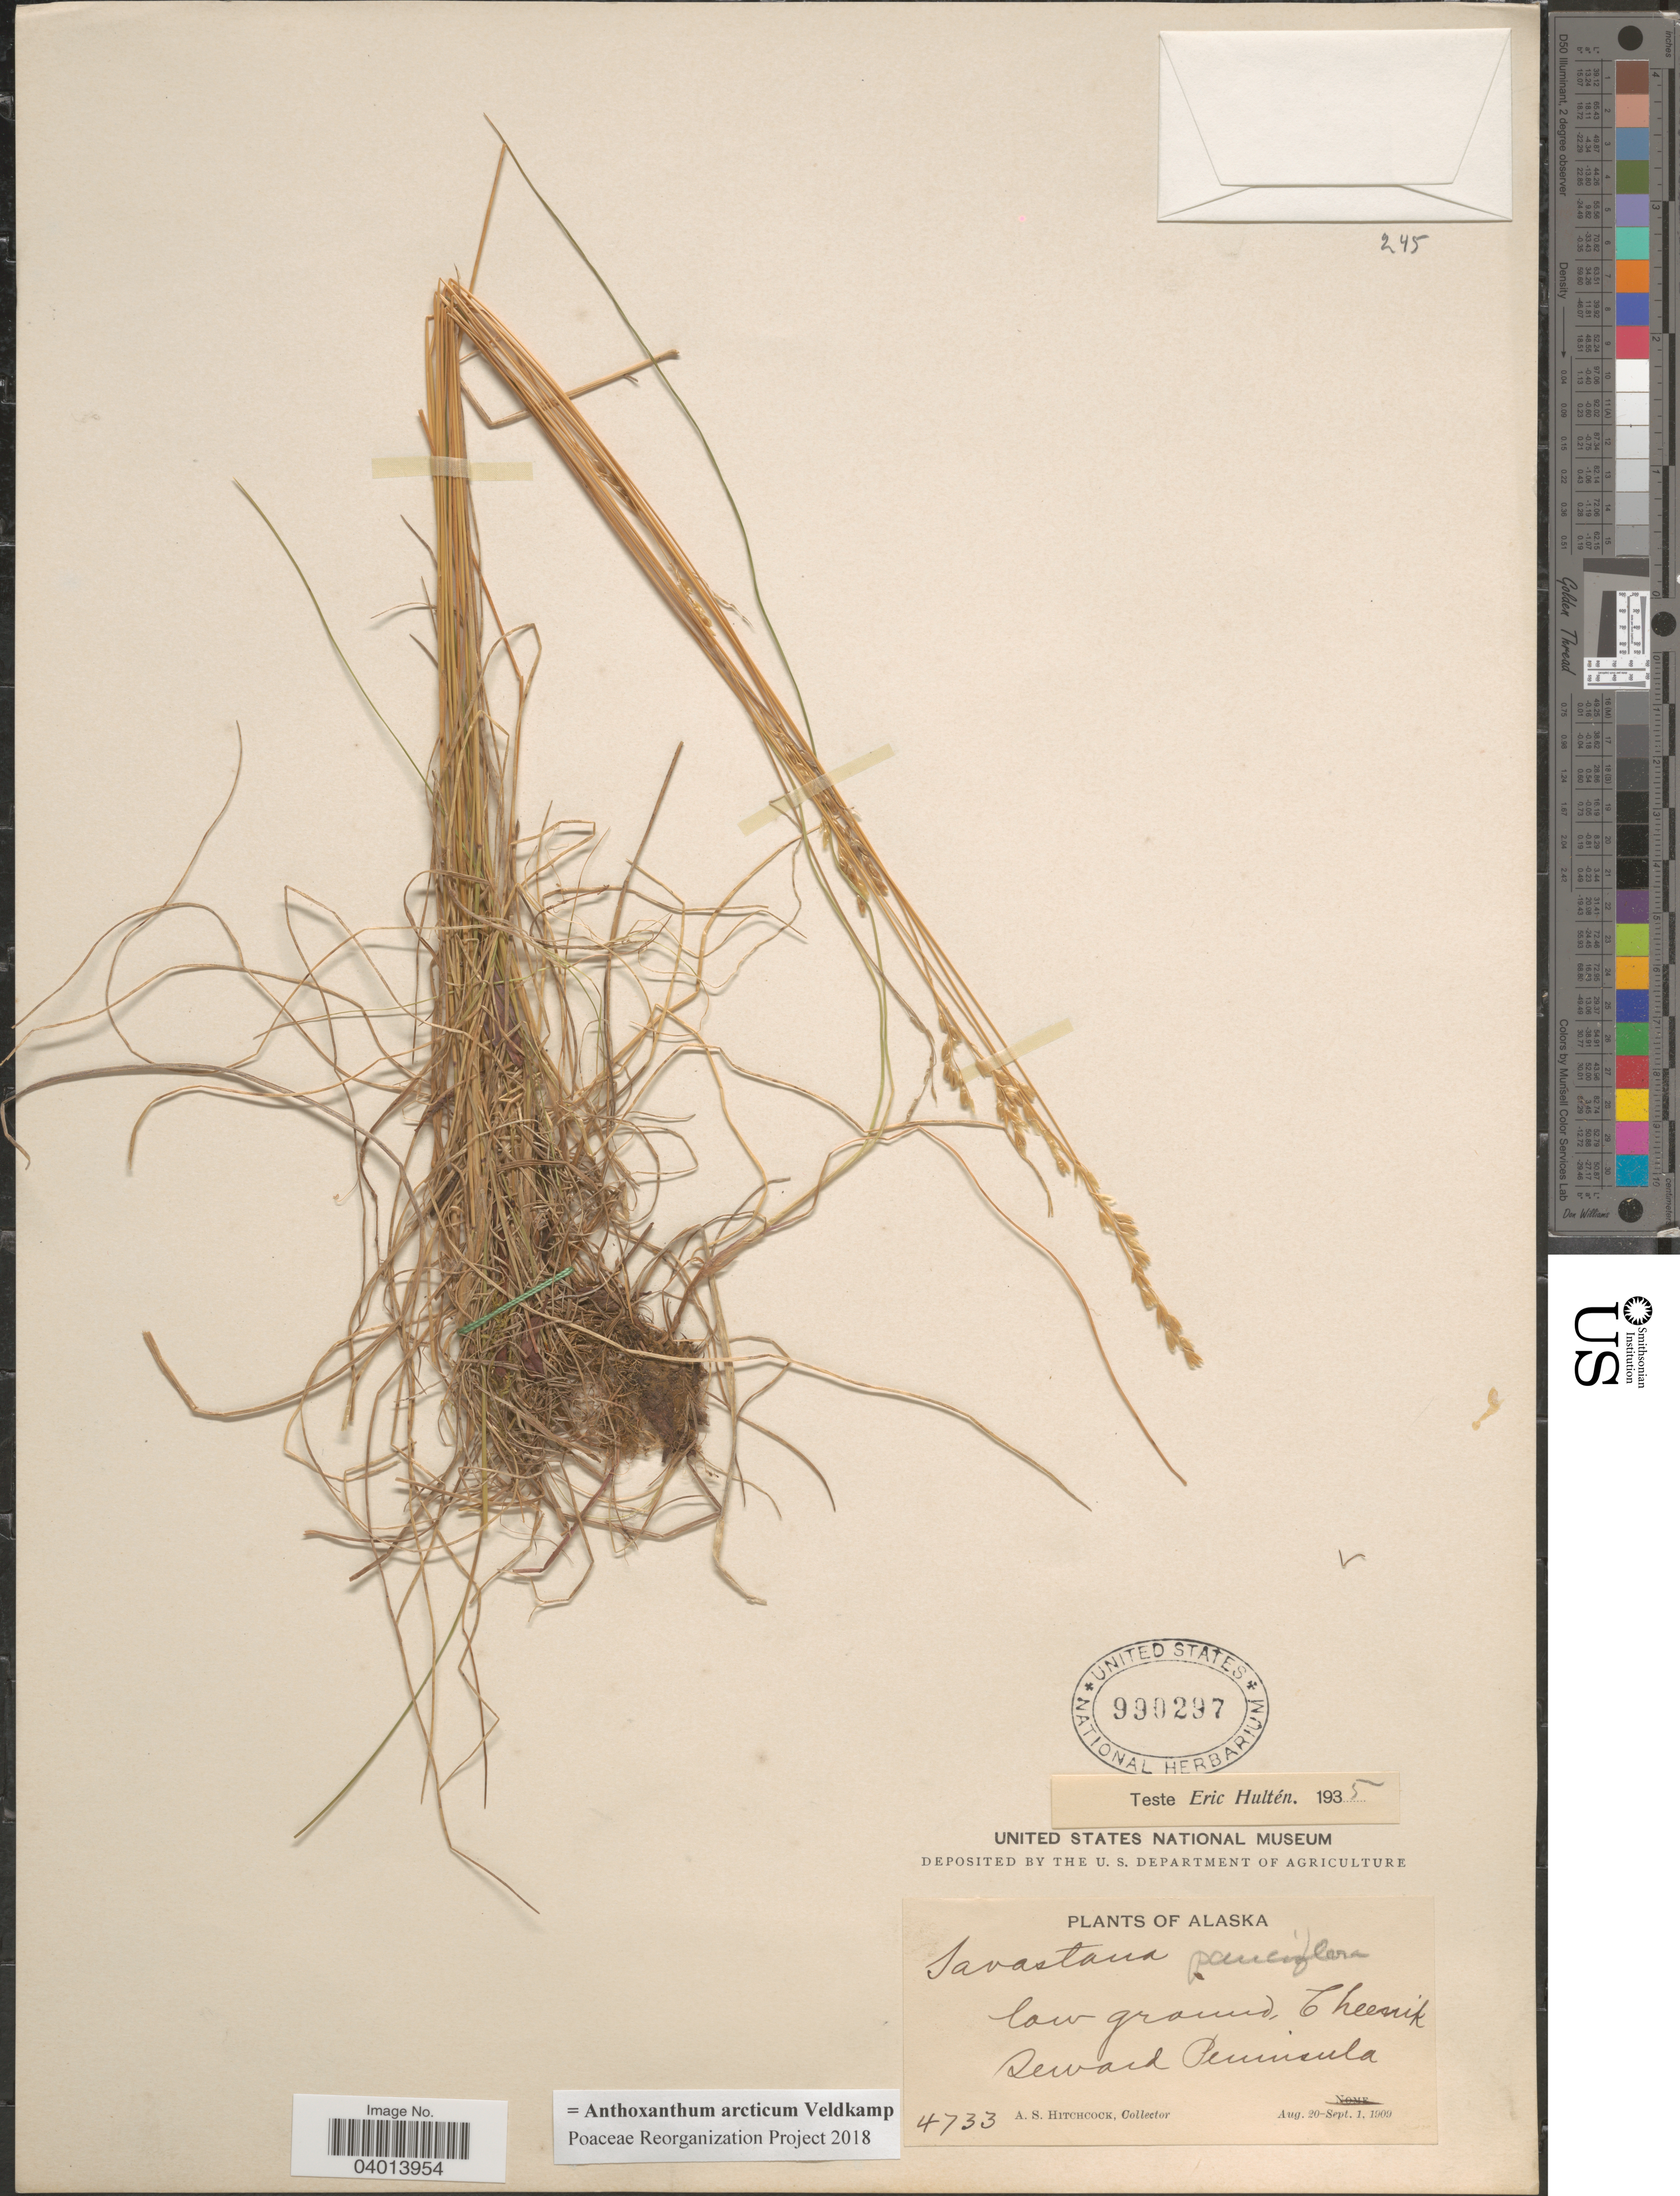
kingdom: Plantae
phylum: Tracheophyta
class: Liliopsida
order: Poales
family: Poaceae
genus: Anthoxanthum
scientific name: Anthoxanthum arcticum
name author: Veldkamp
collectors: A. S. Hitchcock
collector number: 4733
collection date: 1909-08-20/1909-09-01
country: United States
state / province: Alaska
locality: Low ground, Cheenik Seward Peninsula.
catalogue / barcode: US 990297